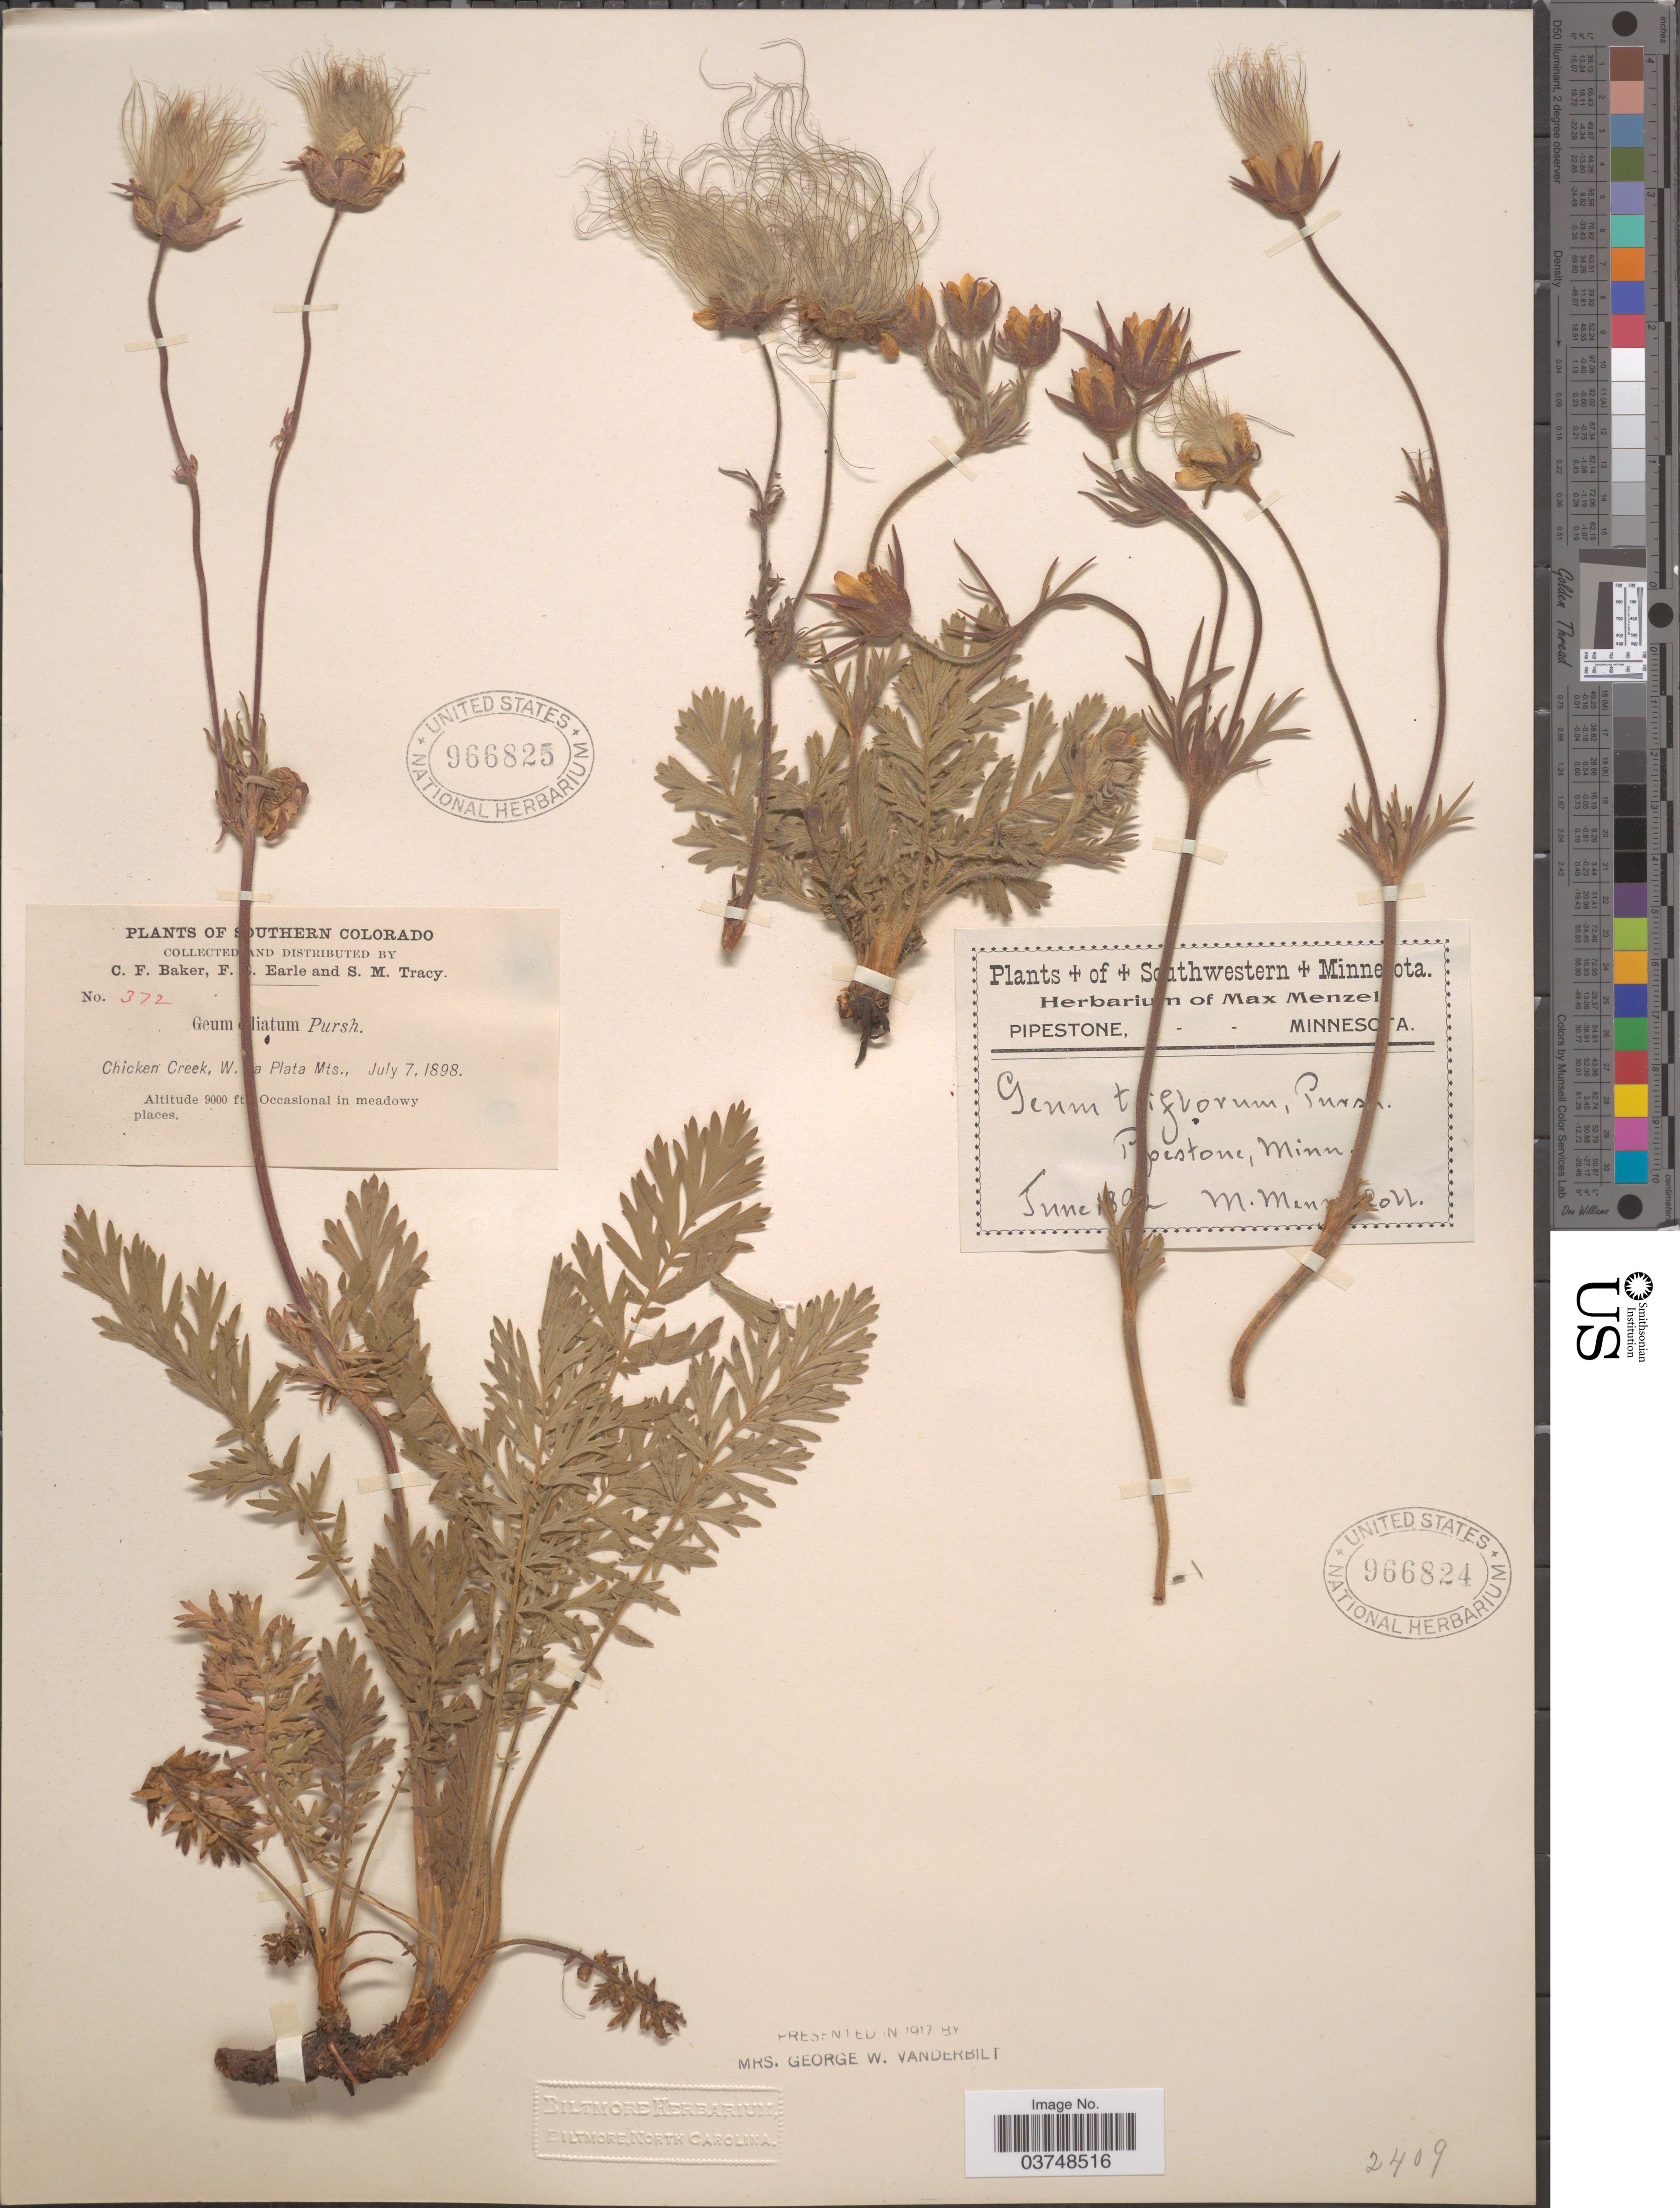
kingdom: Plantae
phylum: Tracheophyta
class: Magnoliopsida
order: Rosales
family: Rosaceae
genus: Geum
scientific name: Geum triflorum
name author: Pursh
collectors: C. F. Baker, F. S. Earle & S. M. Tracy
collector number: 372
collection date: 1898-07-07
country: United States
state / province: Colorado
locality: Southern Colorado. Chicken Creek, W. La Plata Mts.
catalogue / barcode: US 966825-2